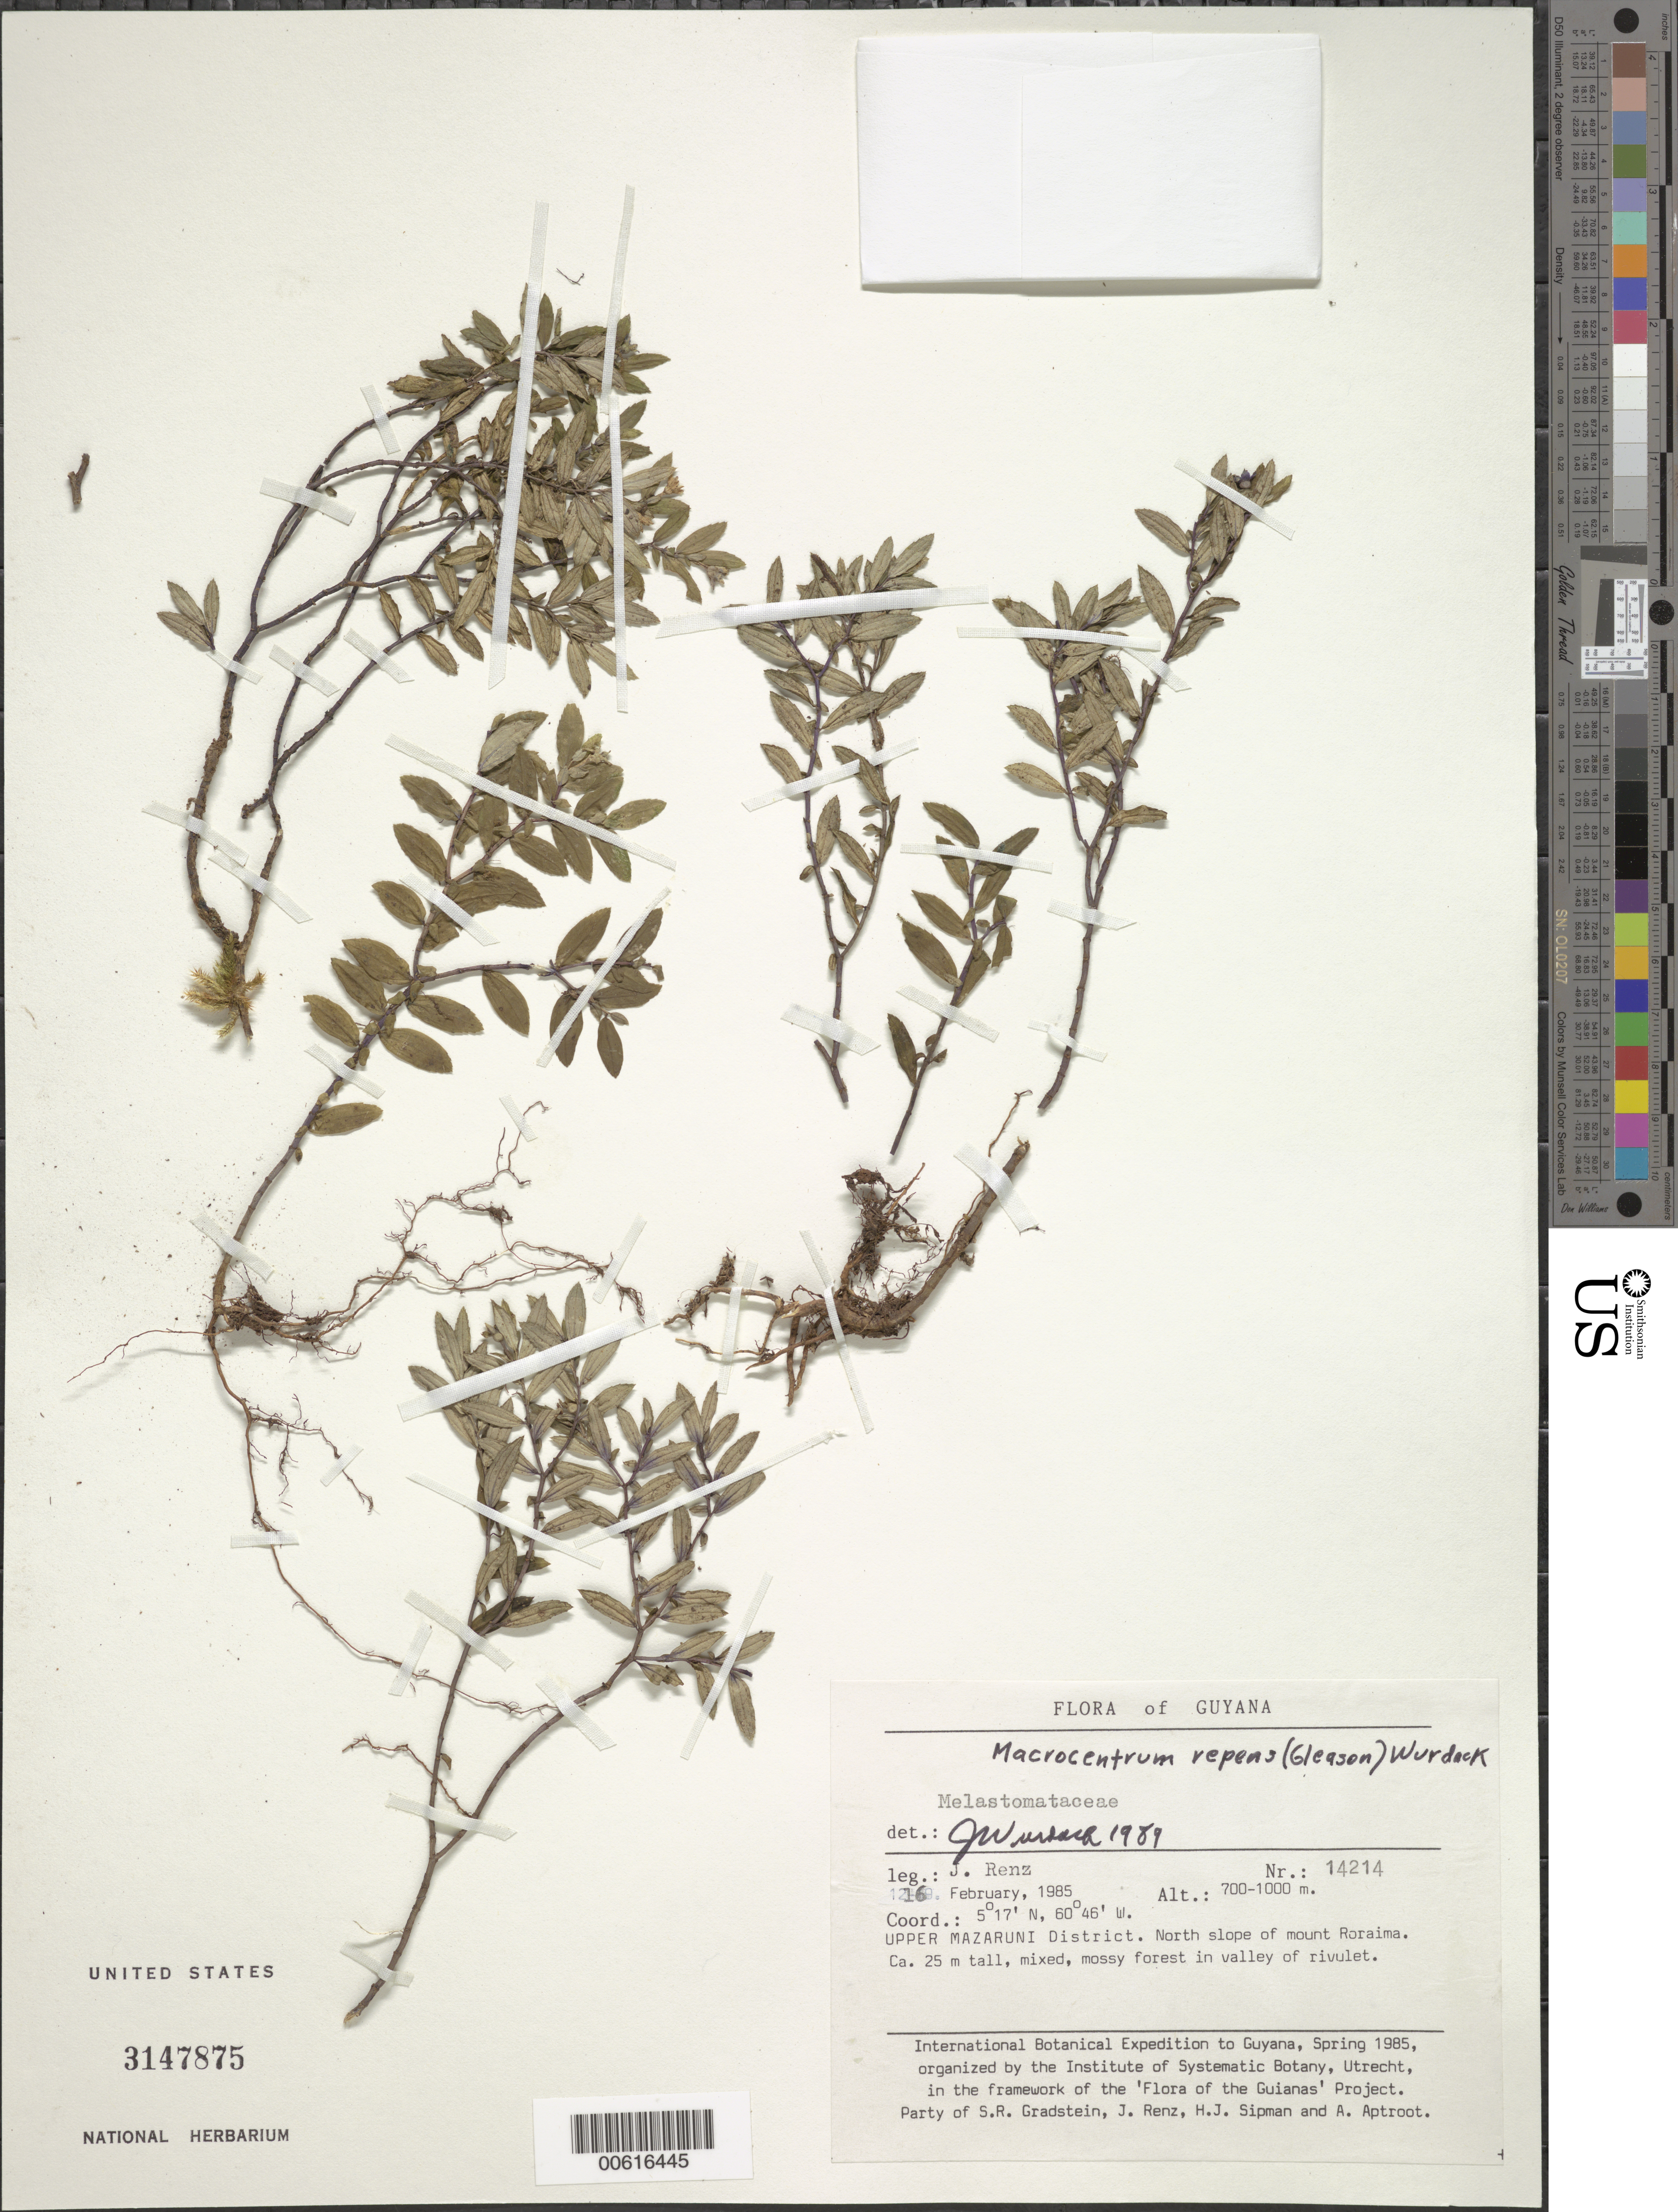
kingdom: Plantae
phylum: Tracheophyta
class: Magnoliopsida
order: Myrtales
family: Melastomataceae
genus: Macrocentrum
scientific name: Macrocentrum repens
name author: (Gleason) Wurdack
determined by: Wurdack, John J., (US), US (UNITED STATES)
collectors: J. Renz, S. R. Gradstein, H. J. M. Sipman & A. Aptroot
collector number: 14214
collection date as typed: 16-Feb-85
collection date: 1985-02-16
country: Guyana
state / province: Cuyuni-Mazaruni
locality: Mt. Roraima, N slope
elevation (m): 700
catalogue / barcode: US 3147875